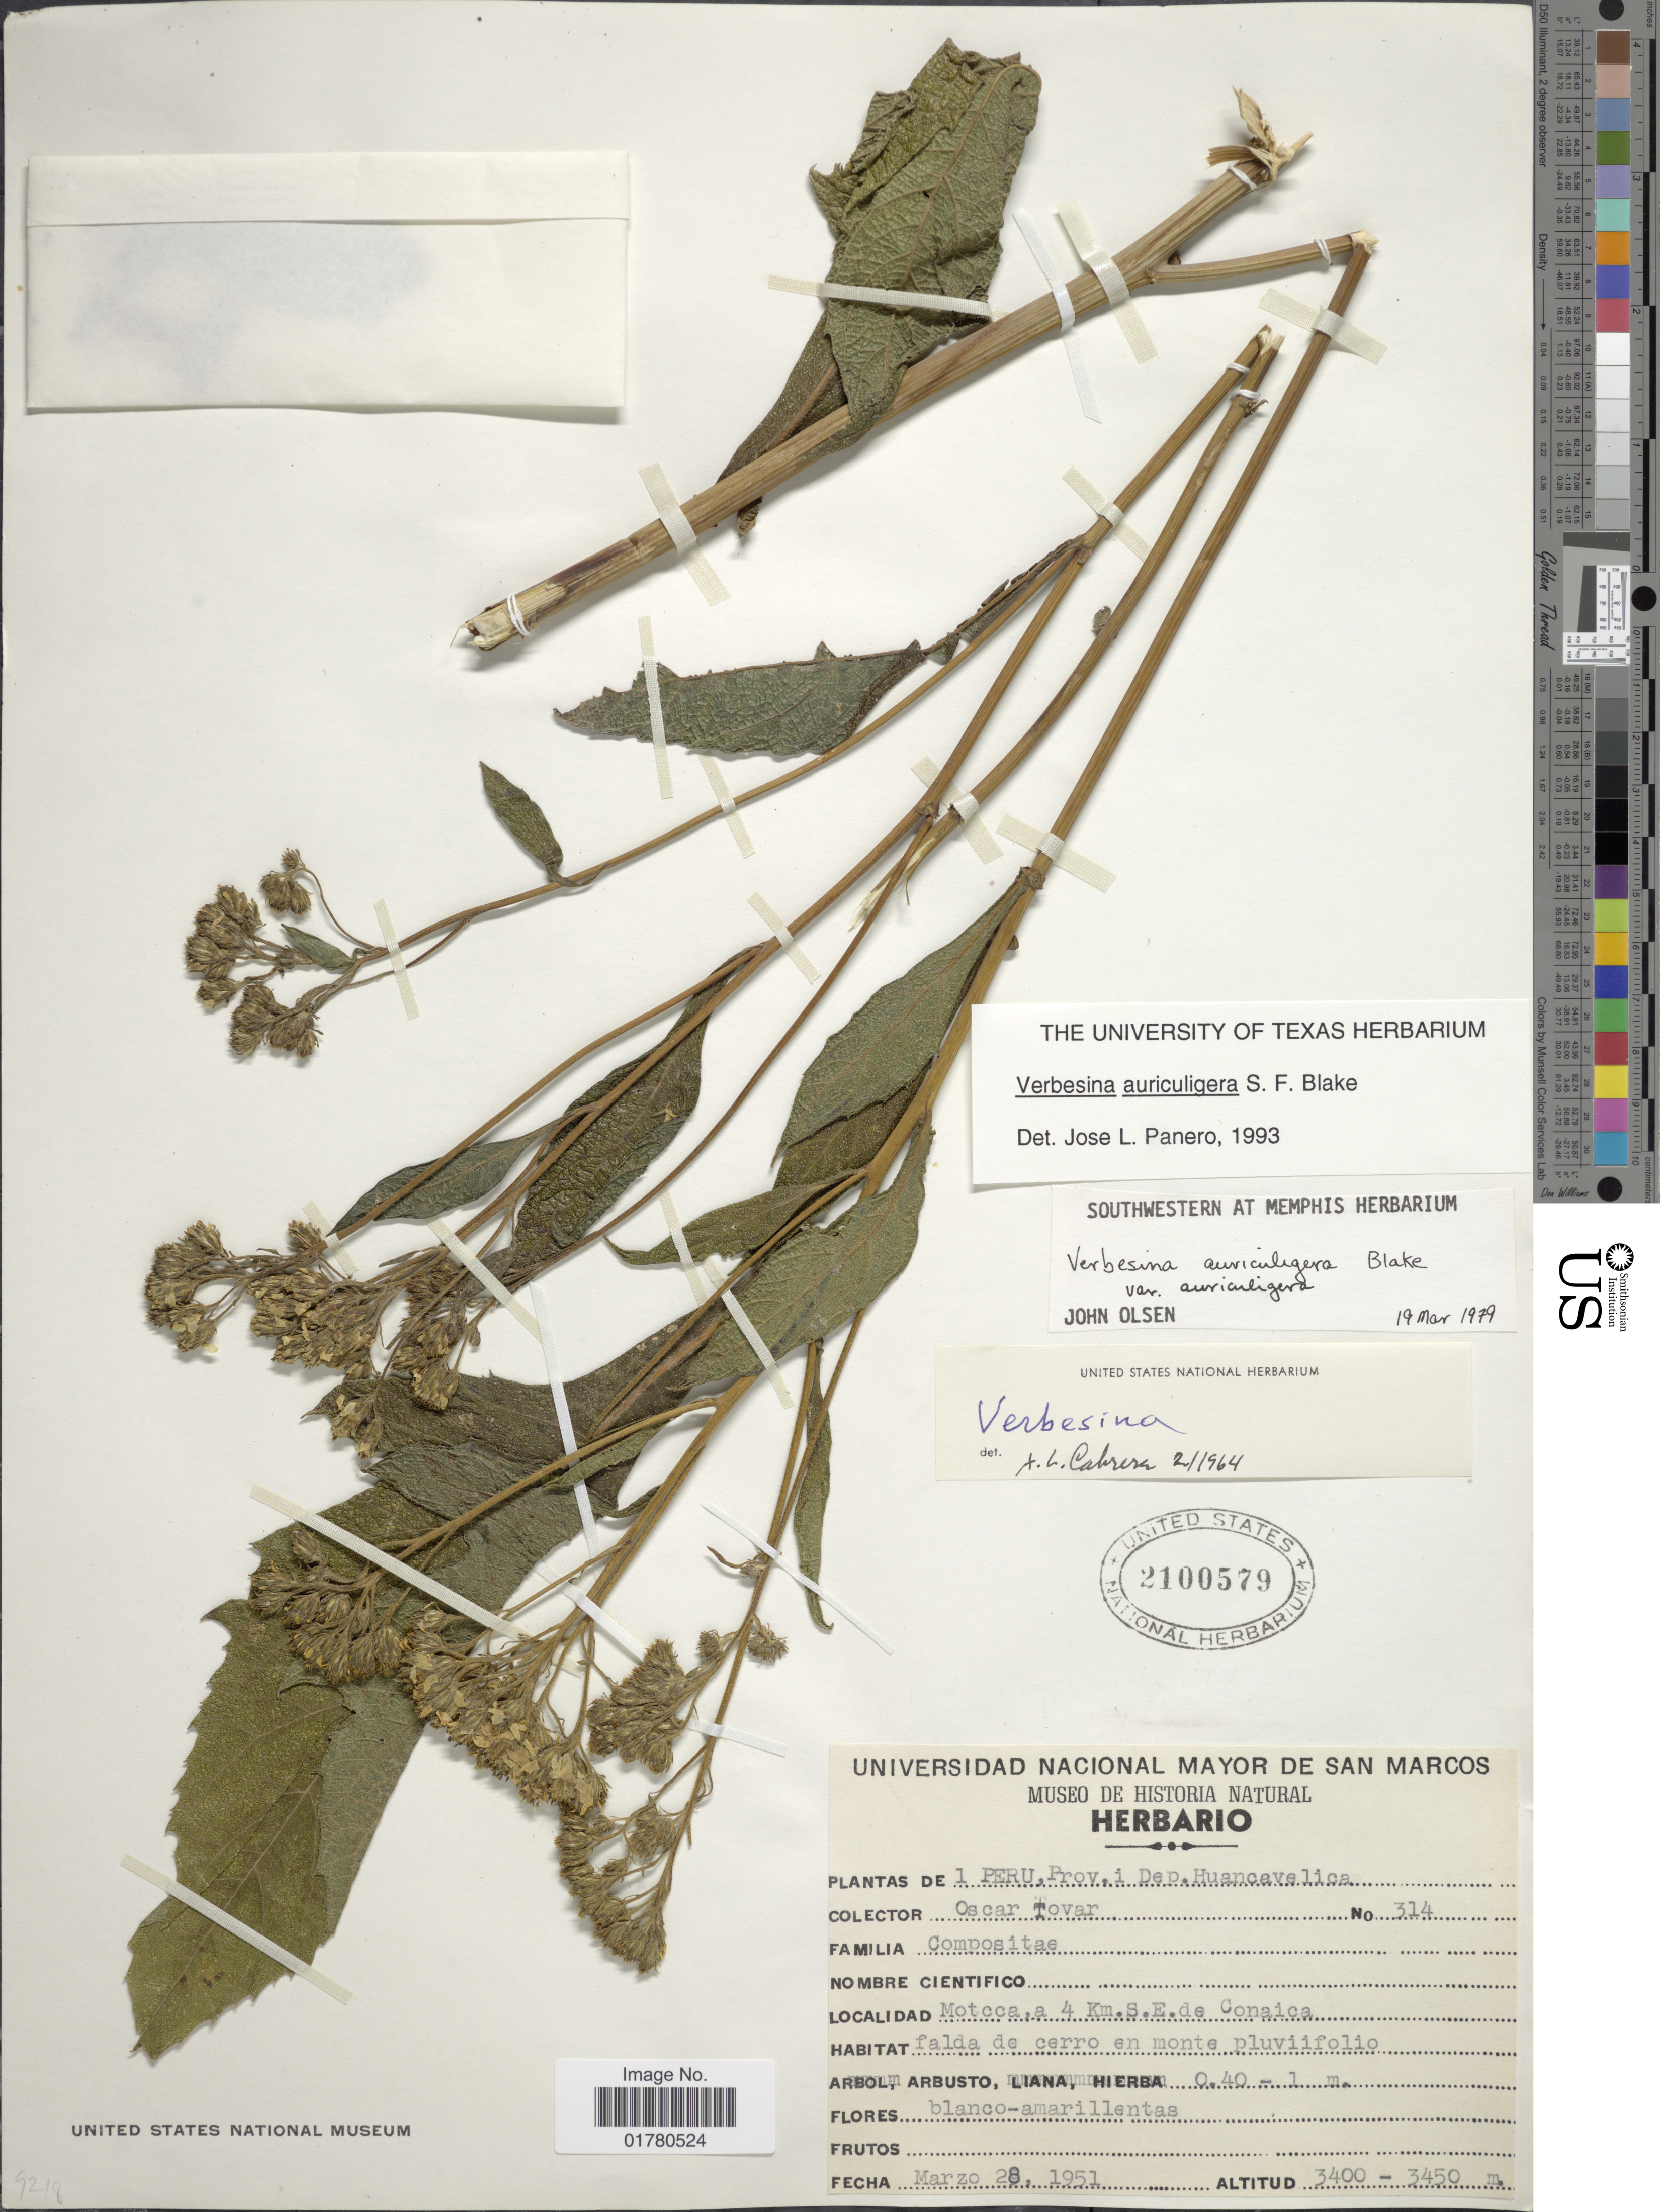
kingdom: Plantae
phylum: Tracheophyta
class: Magnoliopsida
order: Asterales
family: Asteraceae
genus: Verbesina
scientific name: Verbesina auriculigera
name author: S.F. Blake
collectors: Ó. Tovar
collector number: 314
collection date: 1951-03-28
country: Peru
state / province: Huancavelica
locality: Peru, Prov i Dep Huancavelica, Motcca, a 4km S.E. de Conaica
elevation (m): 3400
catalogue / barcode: US 2100579